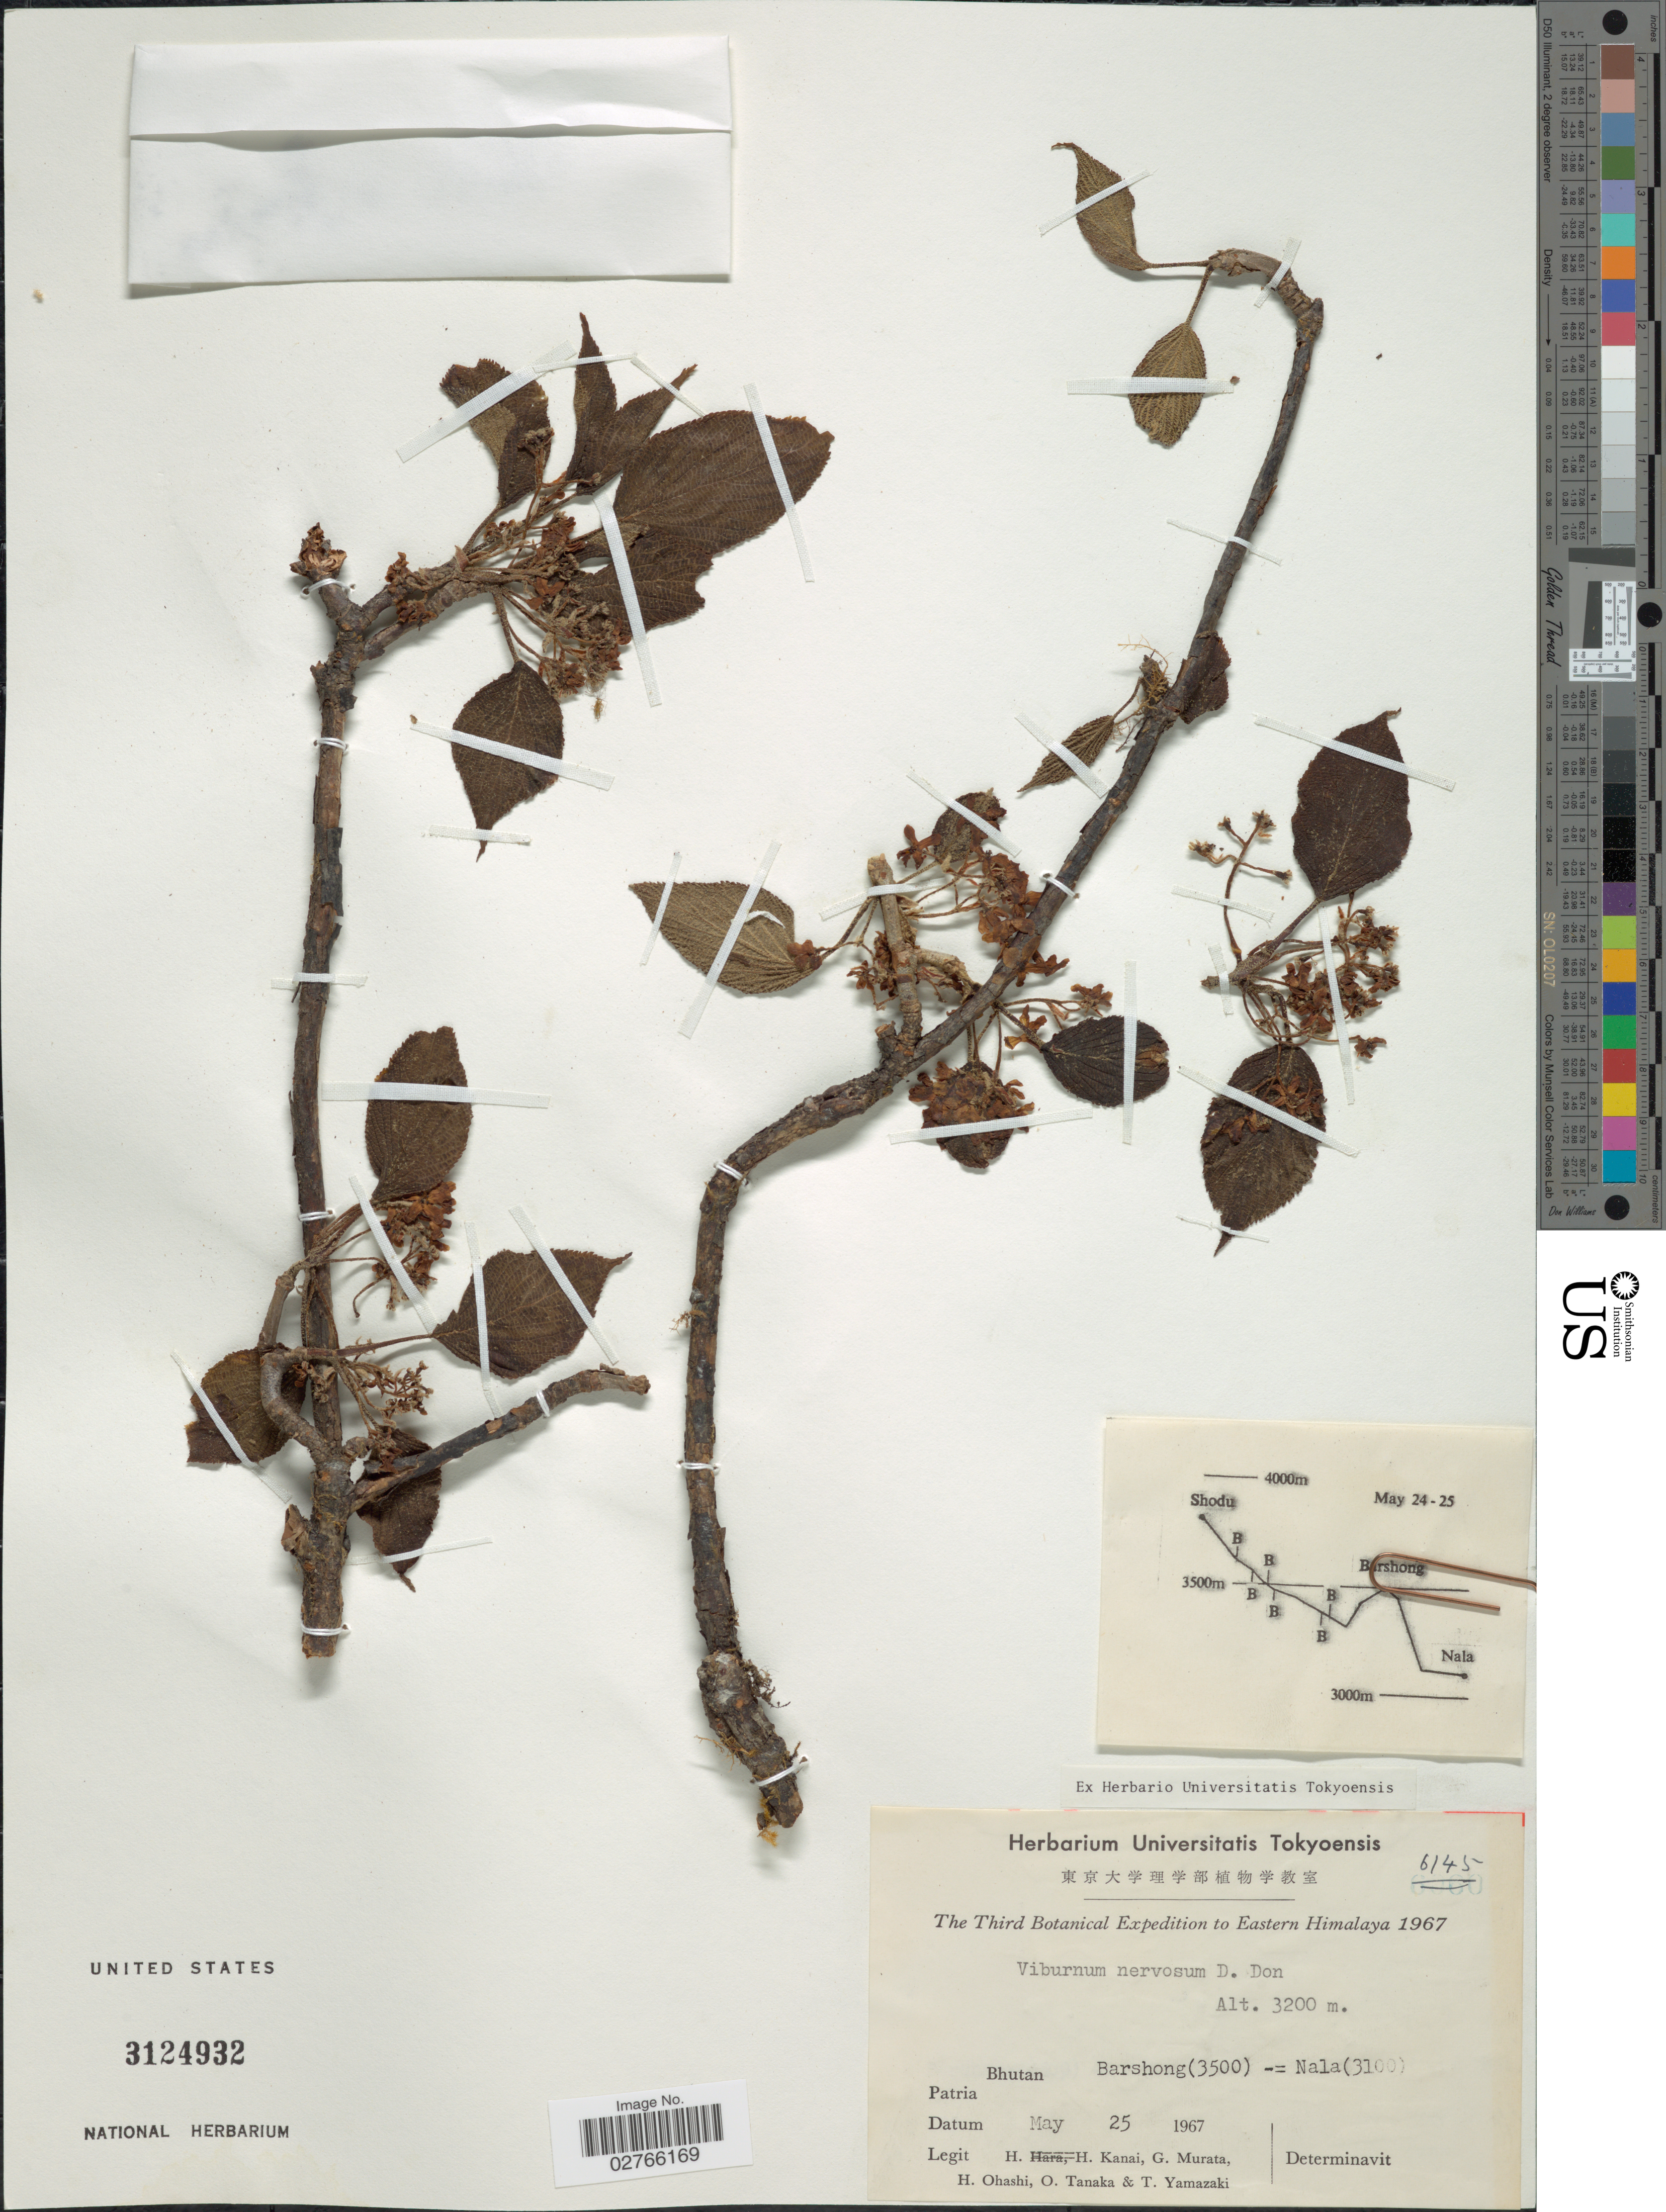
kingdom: Plantae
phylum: Tracheophyta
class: Magnoliopsida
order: Dipsacales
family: Viburnaceae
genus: Viburnum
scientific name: Viburnum nervosum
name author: D. Don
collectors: H. Kanai, G. Murata, H. Ohashi, O. Tanaka & T. Yamazaki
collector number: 6145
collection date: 1967-05-25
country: Bhutan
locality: Eastern Himalaya, Bhutan, Barshong - Nala.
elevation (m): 3200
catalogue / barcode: US 3124932